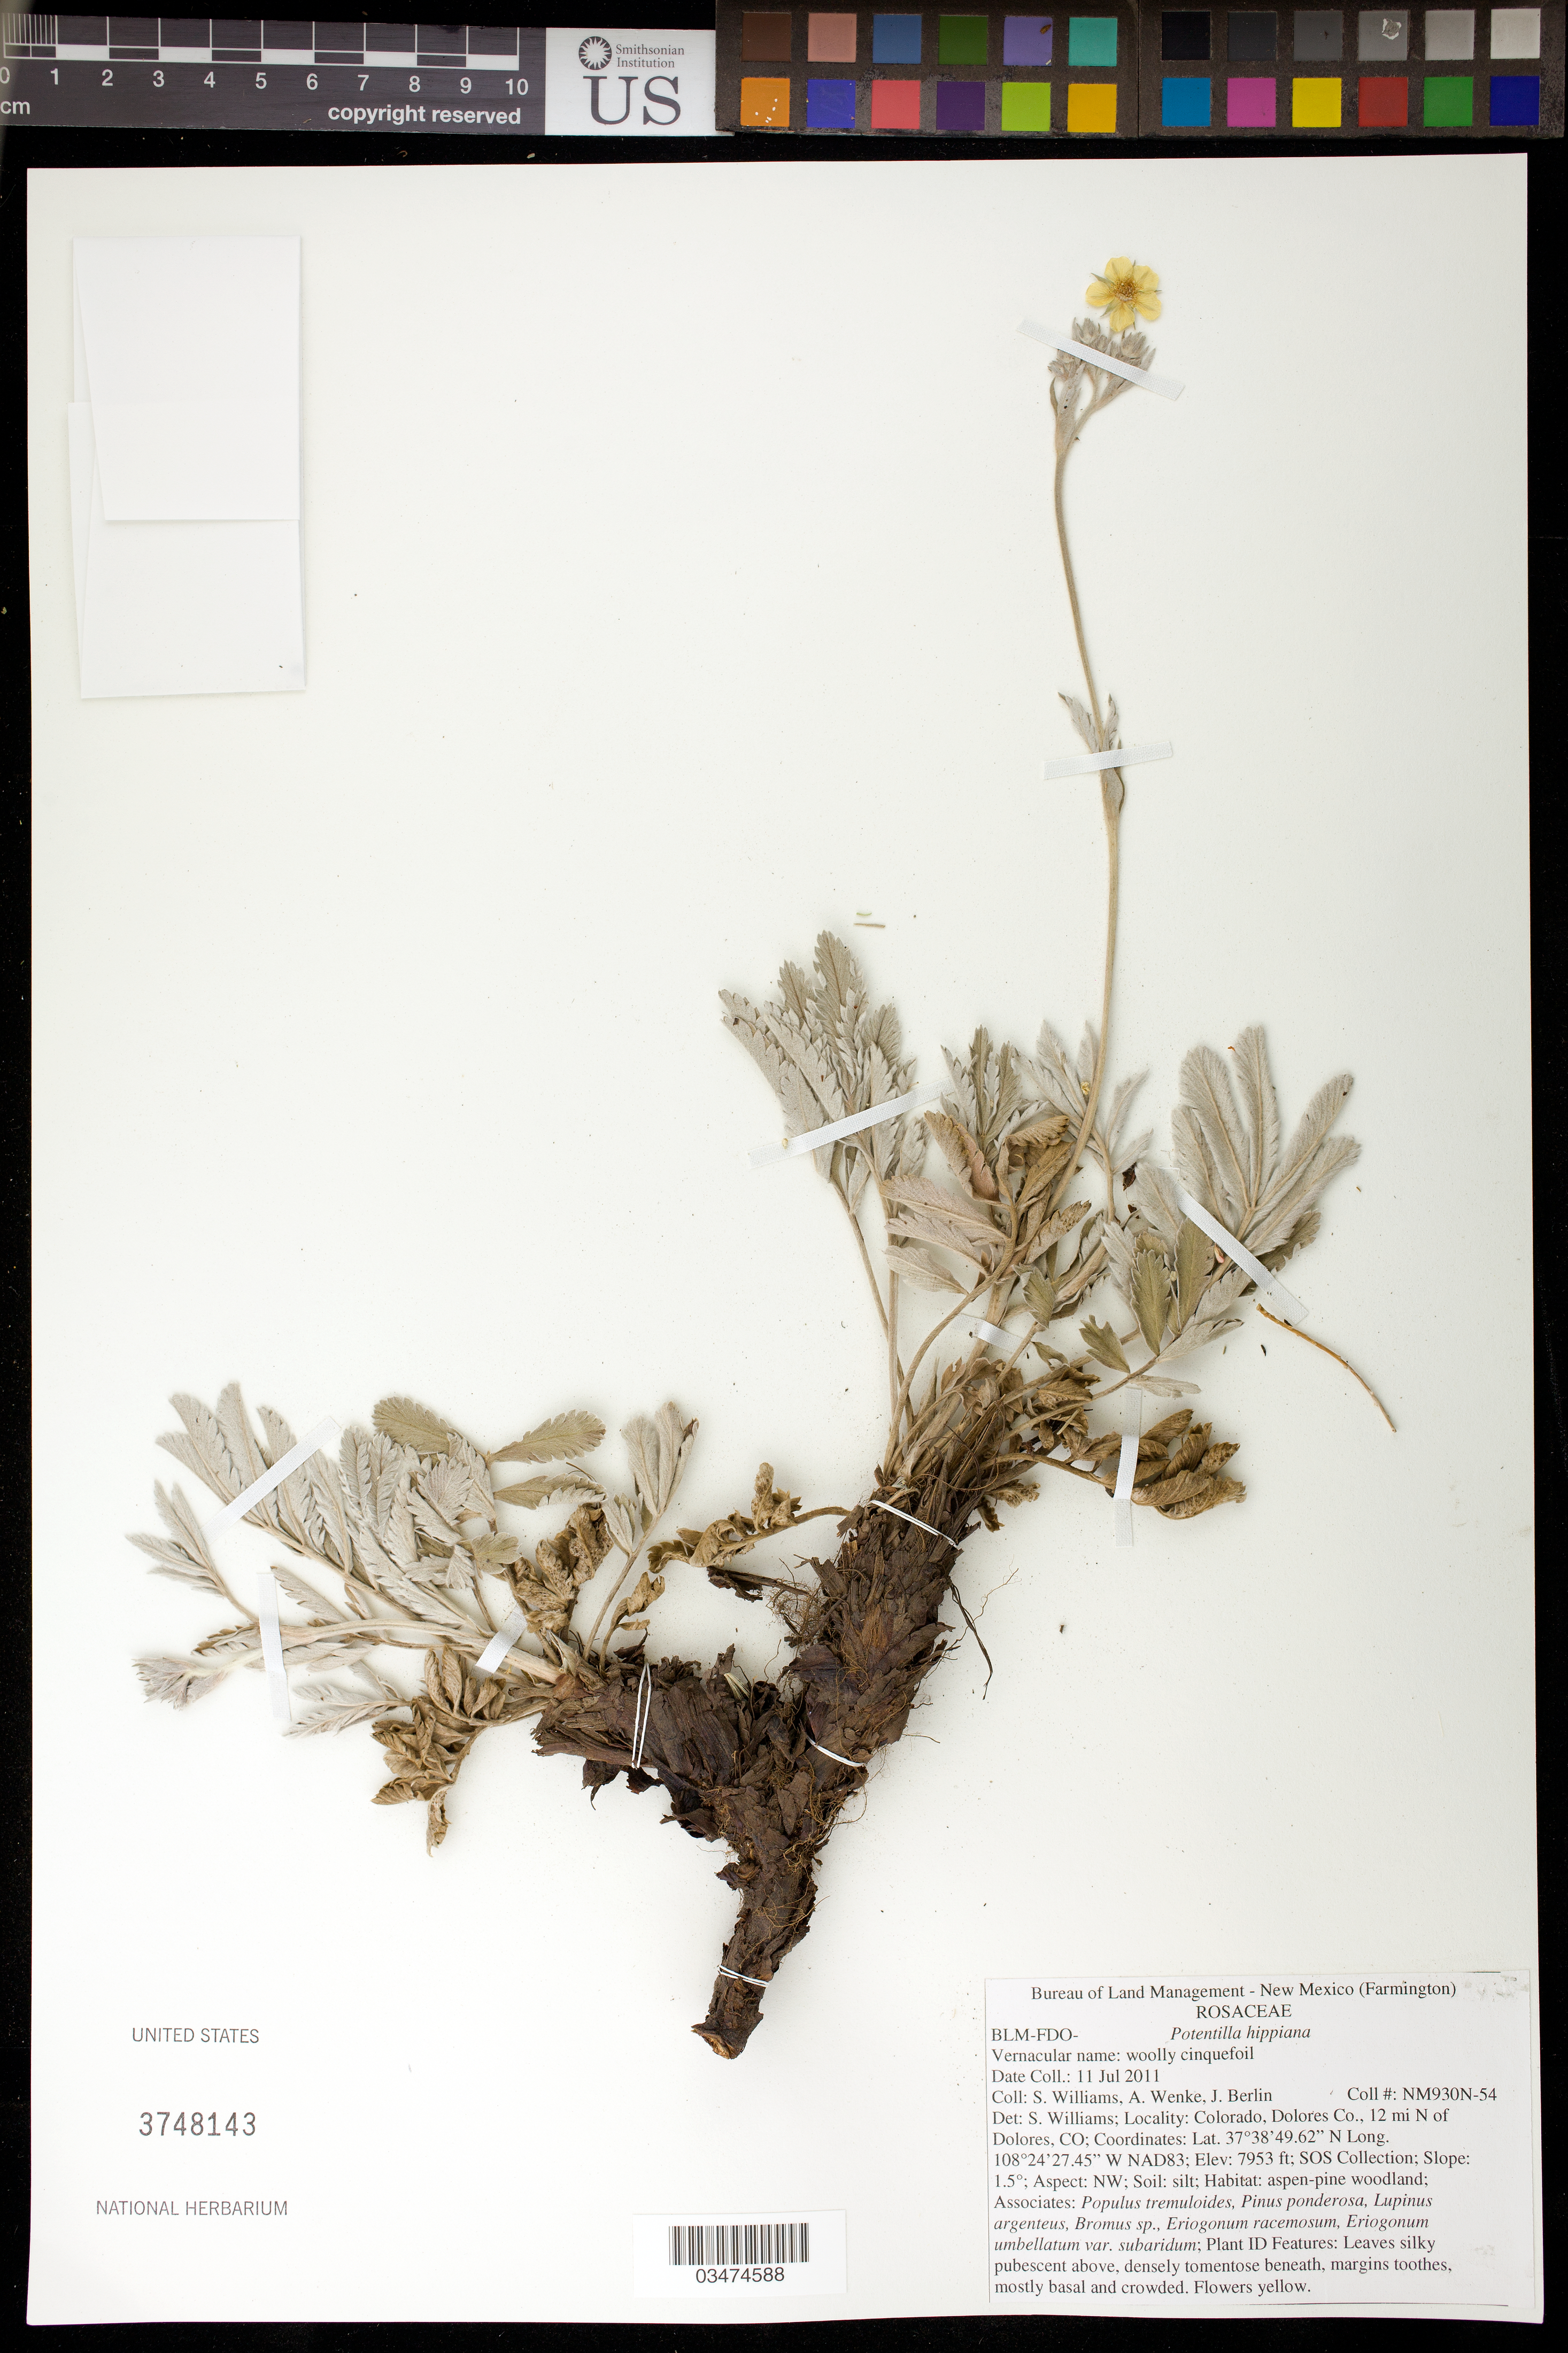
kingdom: Plantae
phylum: Tracheophyta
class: Magnoliopsida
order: Rosales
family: Rosaceae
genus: Potentilla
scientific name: Potentilla hippiana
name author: Lehm.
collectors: S. Williams, A. Wenke & J. Berlin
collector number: NM930N-54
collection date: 2011-07-11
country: United States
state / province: Colorado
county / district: Dolores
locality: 12 mi. N of Dolores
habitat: Geology: sandstone. Soil texture: silt. Aspen-pine woodland.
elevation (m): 2424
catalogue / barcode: US 3748143